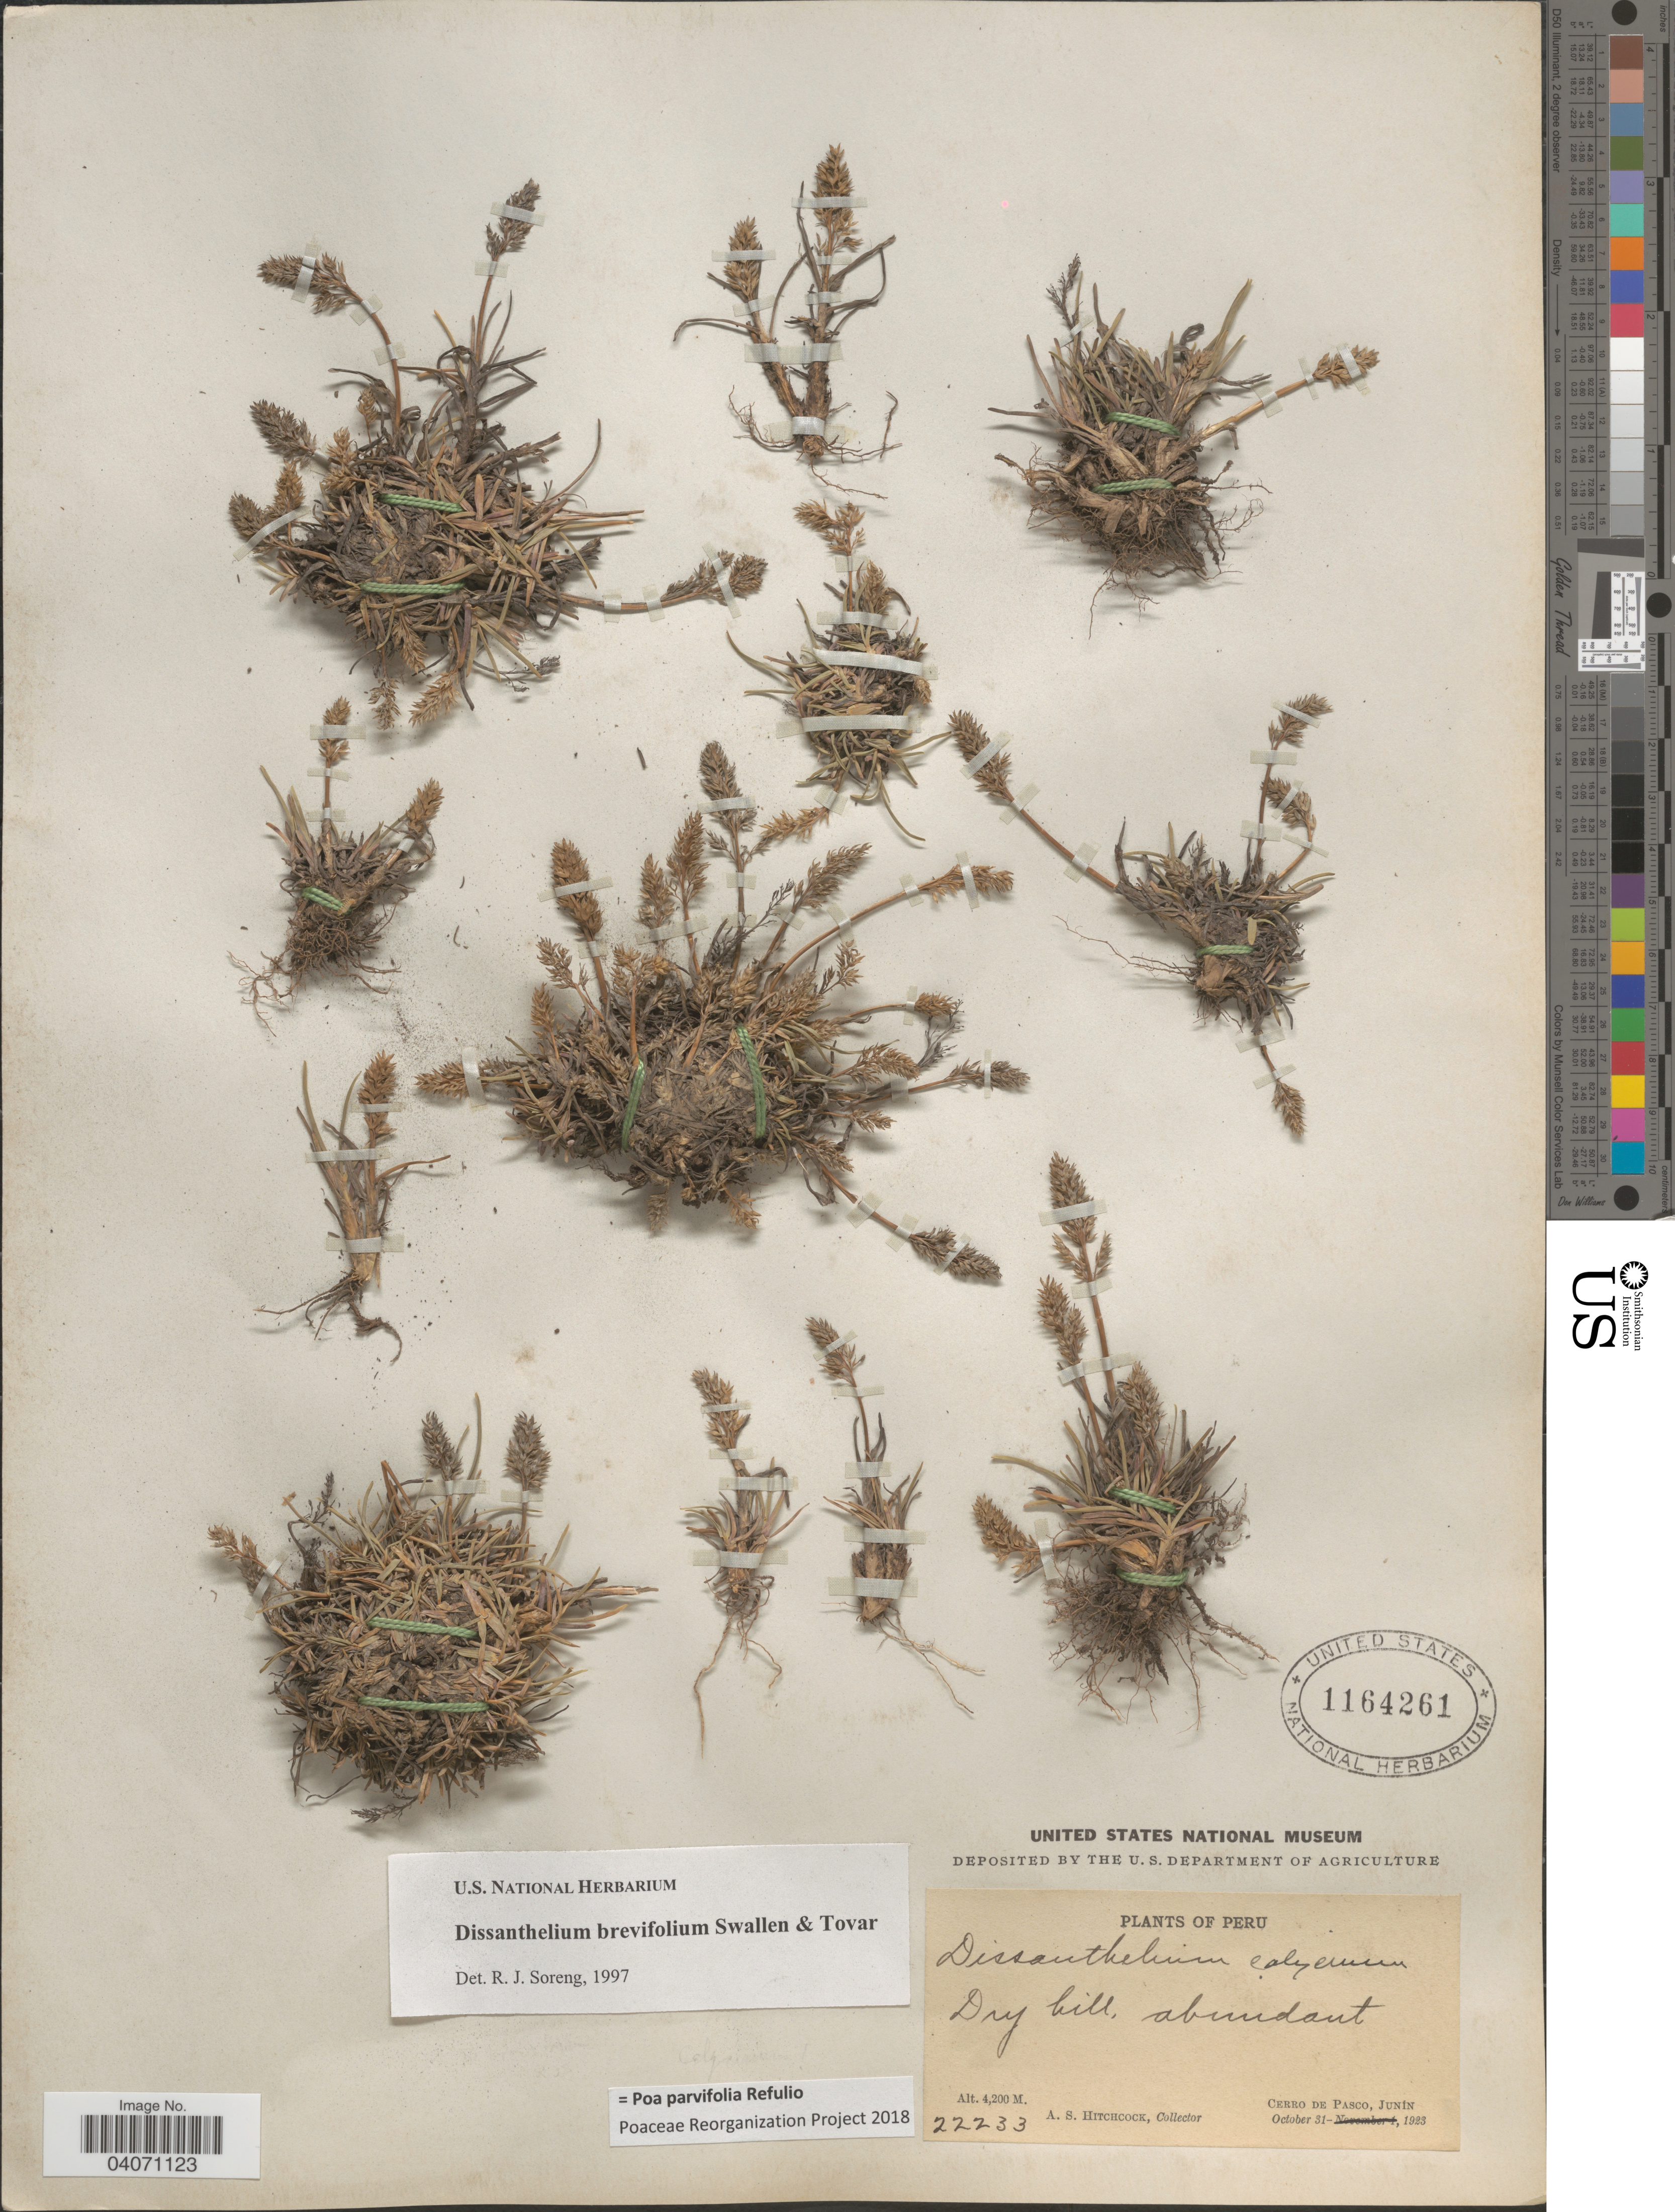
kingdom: Plantae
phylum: Tracheophyta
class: Liliopsida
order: Poales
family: Poaceae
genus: Poa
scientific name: Poa parvifolia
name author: Refulio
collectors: A. S. Hitchcock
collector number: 22233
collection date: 1923-10-31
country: Peru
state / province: Junín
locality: Dry hill, abundant. Cerro de Pasco.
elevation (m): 4200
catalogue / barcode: US 1164261